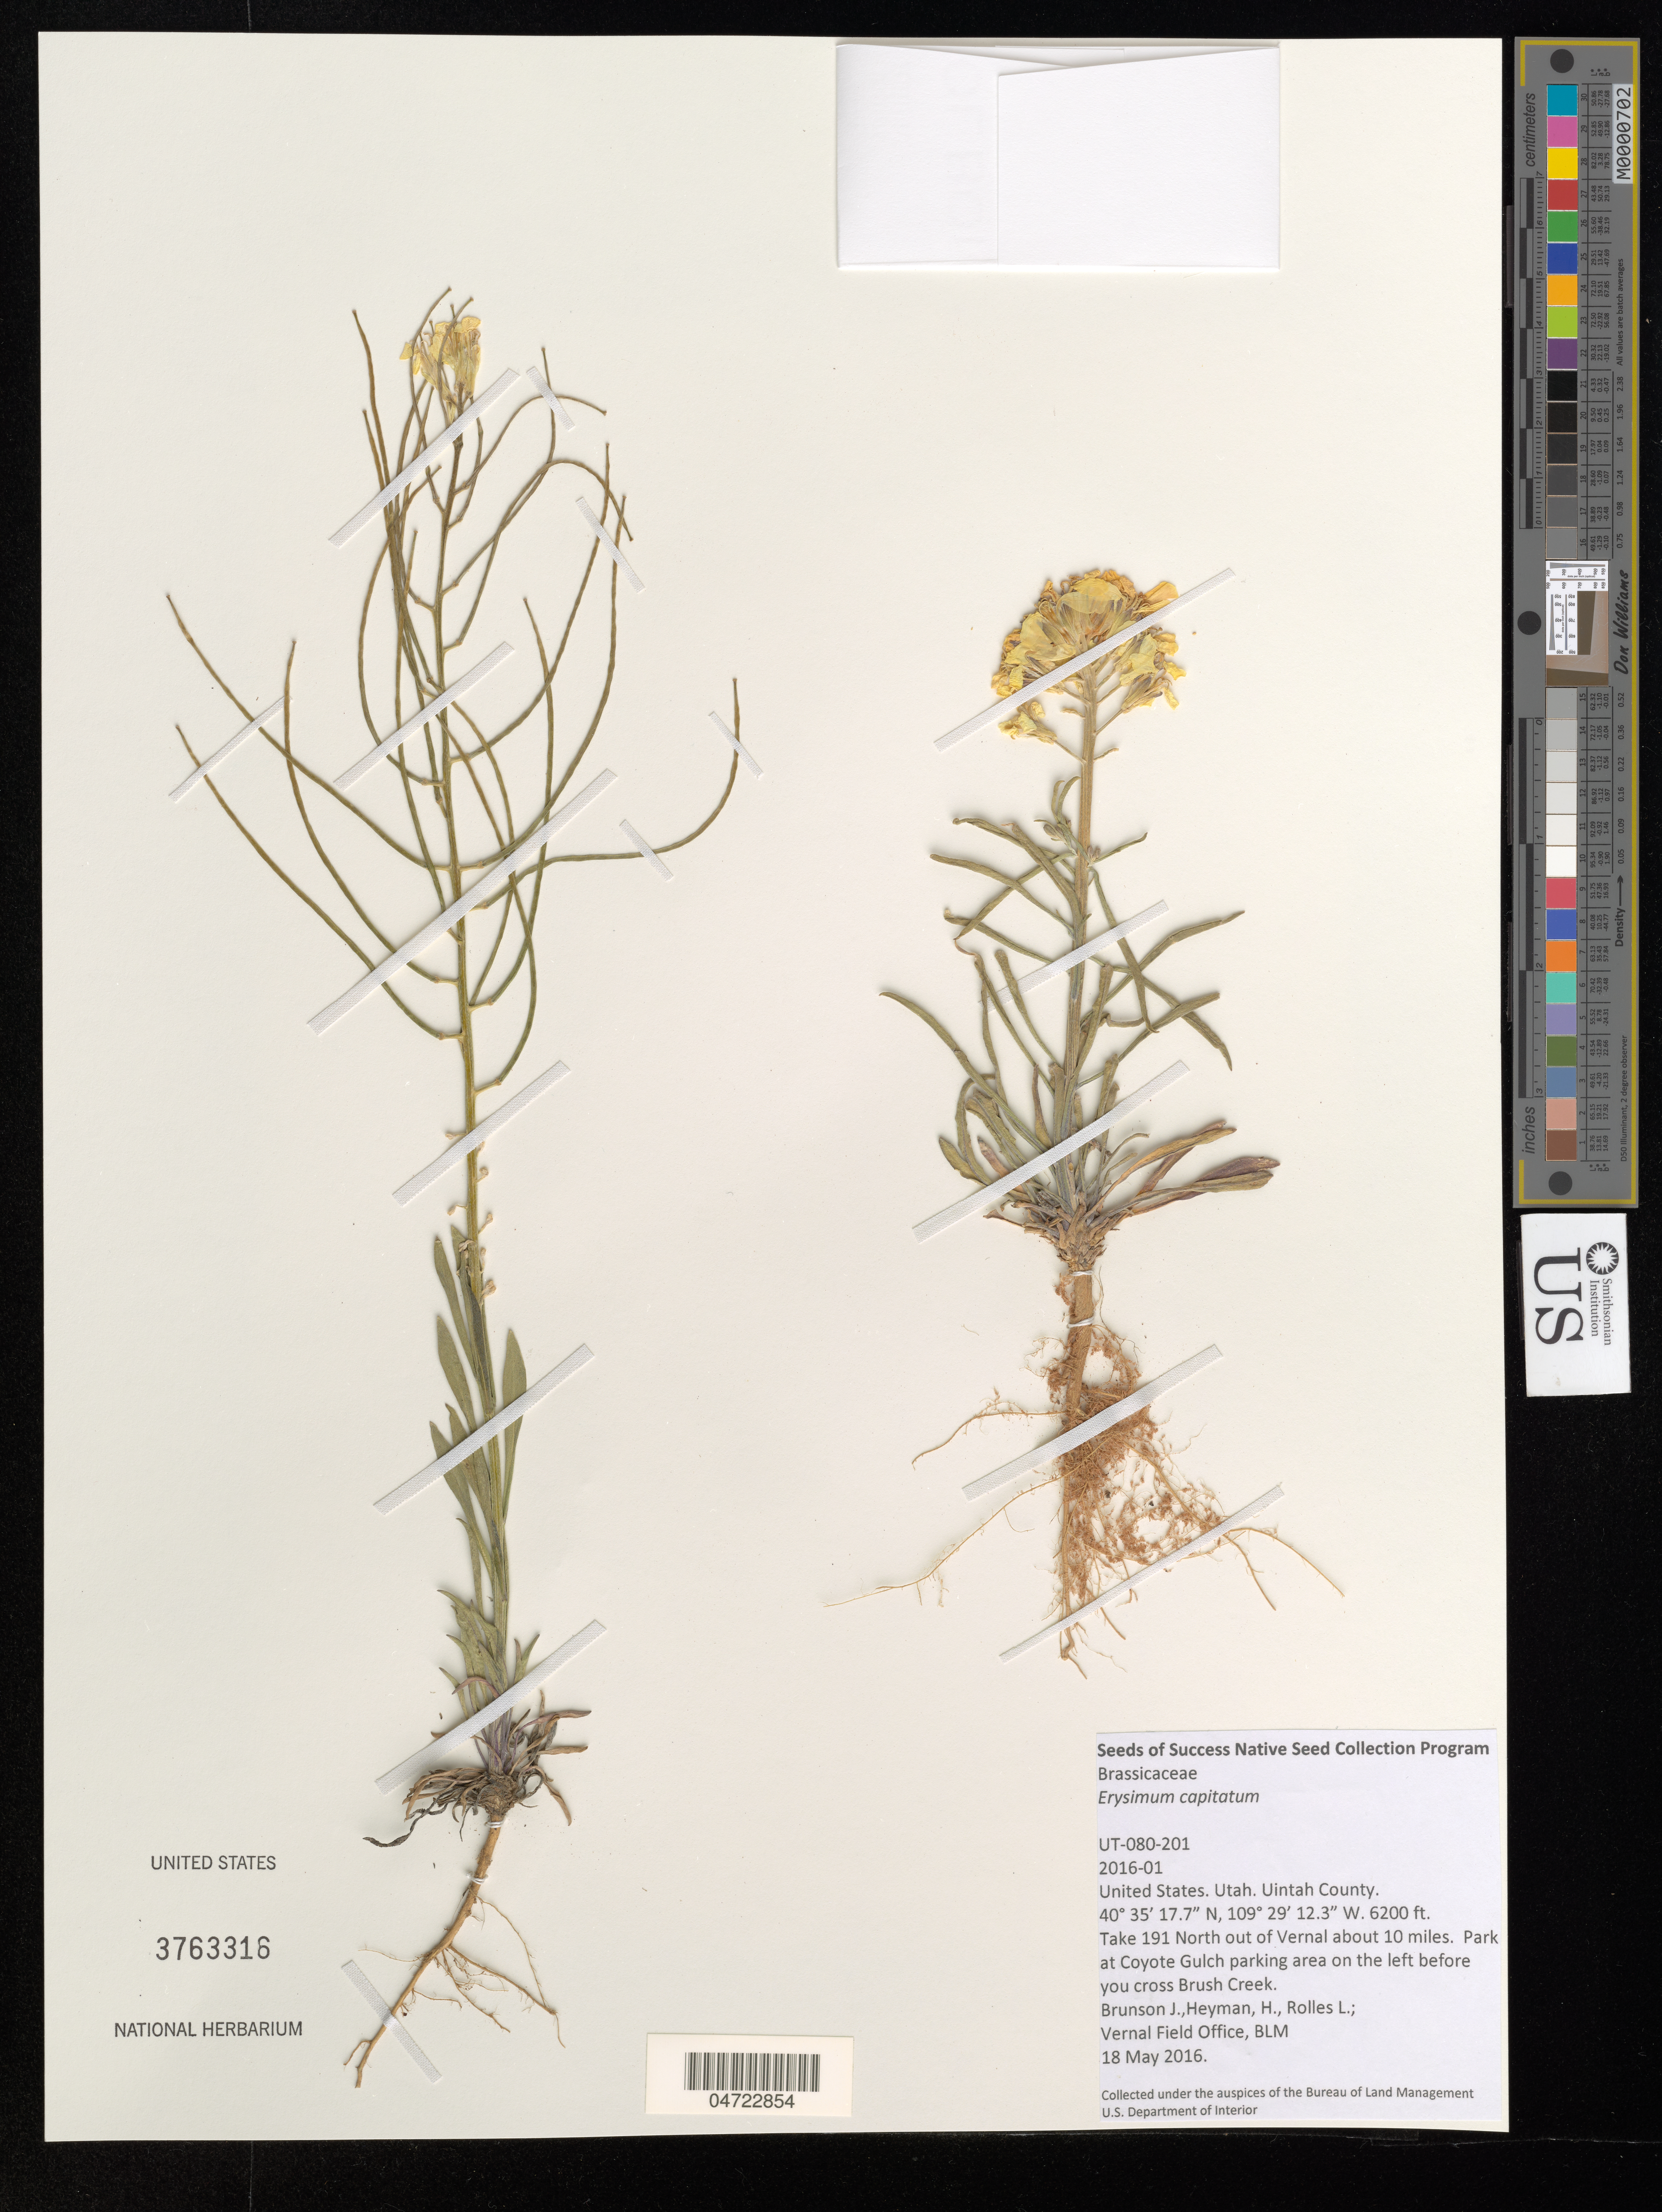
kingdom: Plantae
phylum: Tracheophyta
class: Magnoliopsida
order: Brassicales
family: Brassicaceae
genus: Erysimum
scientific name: Erysimum capitatum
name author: (Douglas ex Hook.) Greene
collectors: J. Brunson, H. Heyman & L. Rolles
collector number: UT-080-201/2016-01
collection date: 2016-05-18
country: United States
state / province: Utah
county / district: Uintah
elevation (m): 1890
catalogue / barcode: US 3763316